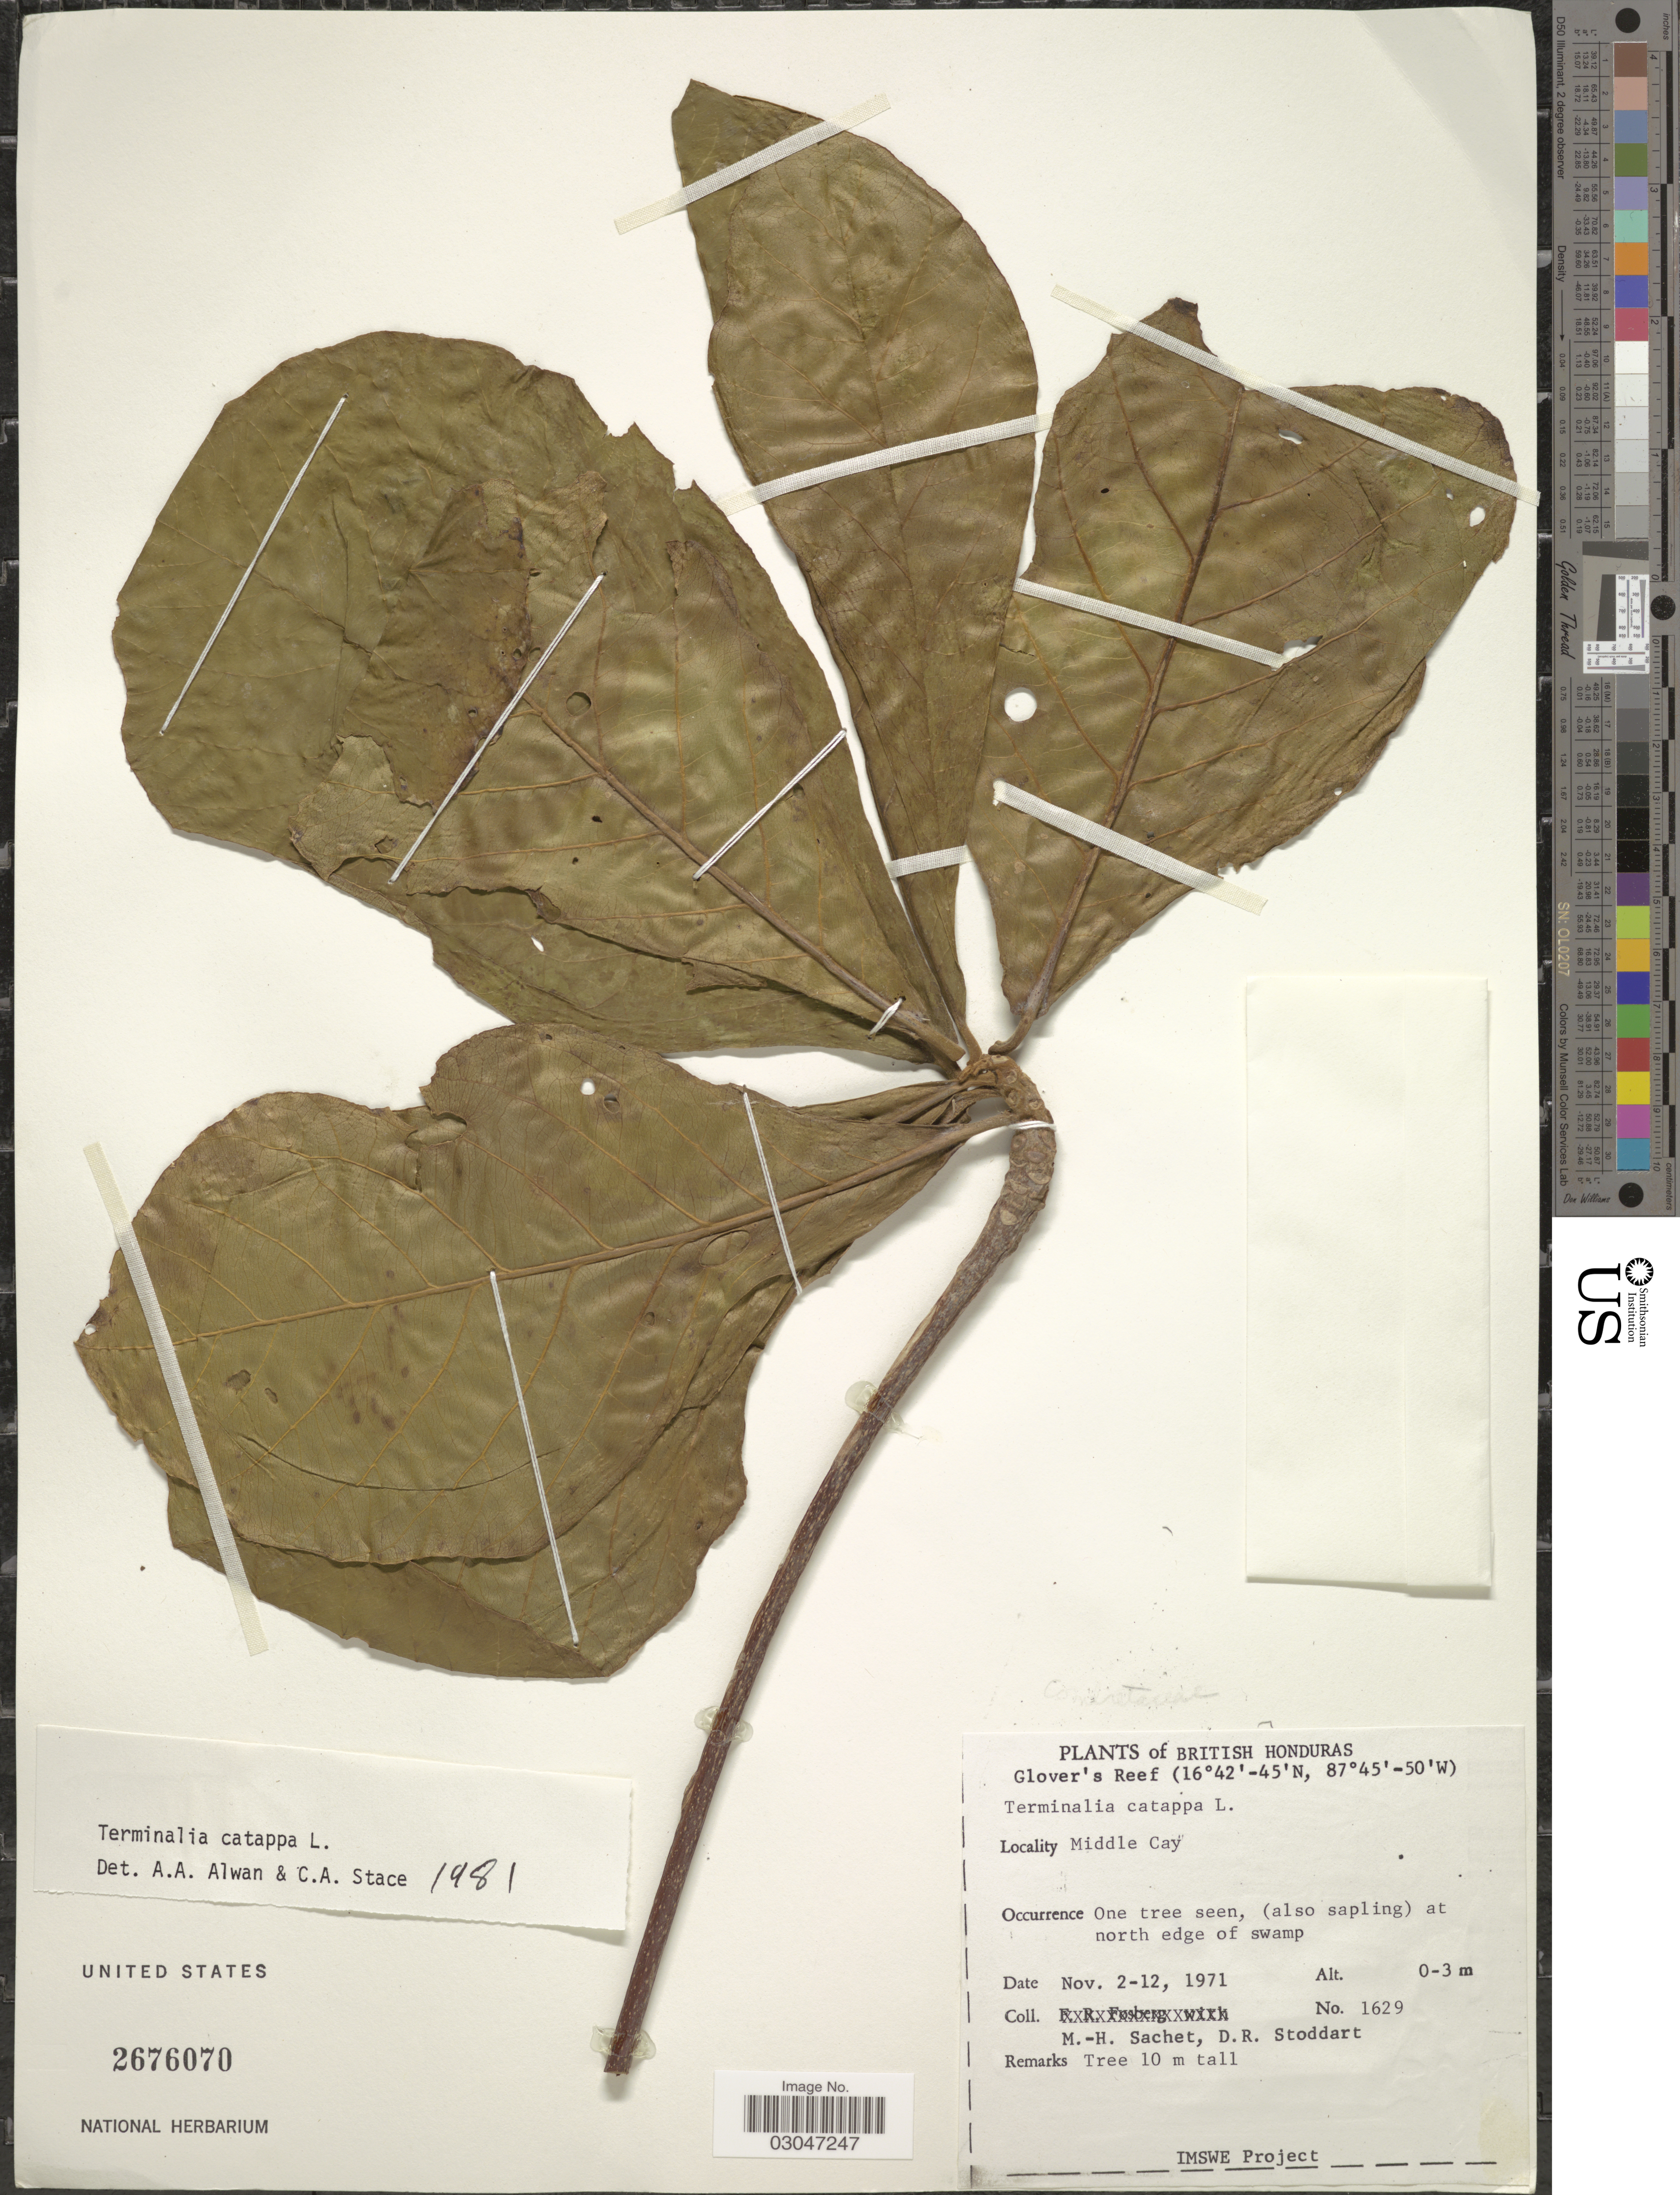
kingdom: Plantae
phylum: Tracheophyta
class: Magnoliopsida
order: Myrtales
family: Combretaceae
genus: Terminalia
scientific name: Terminalia catappa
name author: L.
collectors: M.-H. Sachet & D. R. Stoddart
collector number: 1629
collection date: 1971-11-02/1971-11-12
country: Belize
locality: British Honduras, Glover's Reef. Middle Cay.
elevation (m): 0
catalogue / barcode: US 2676070